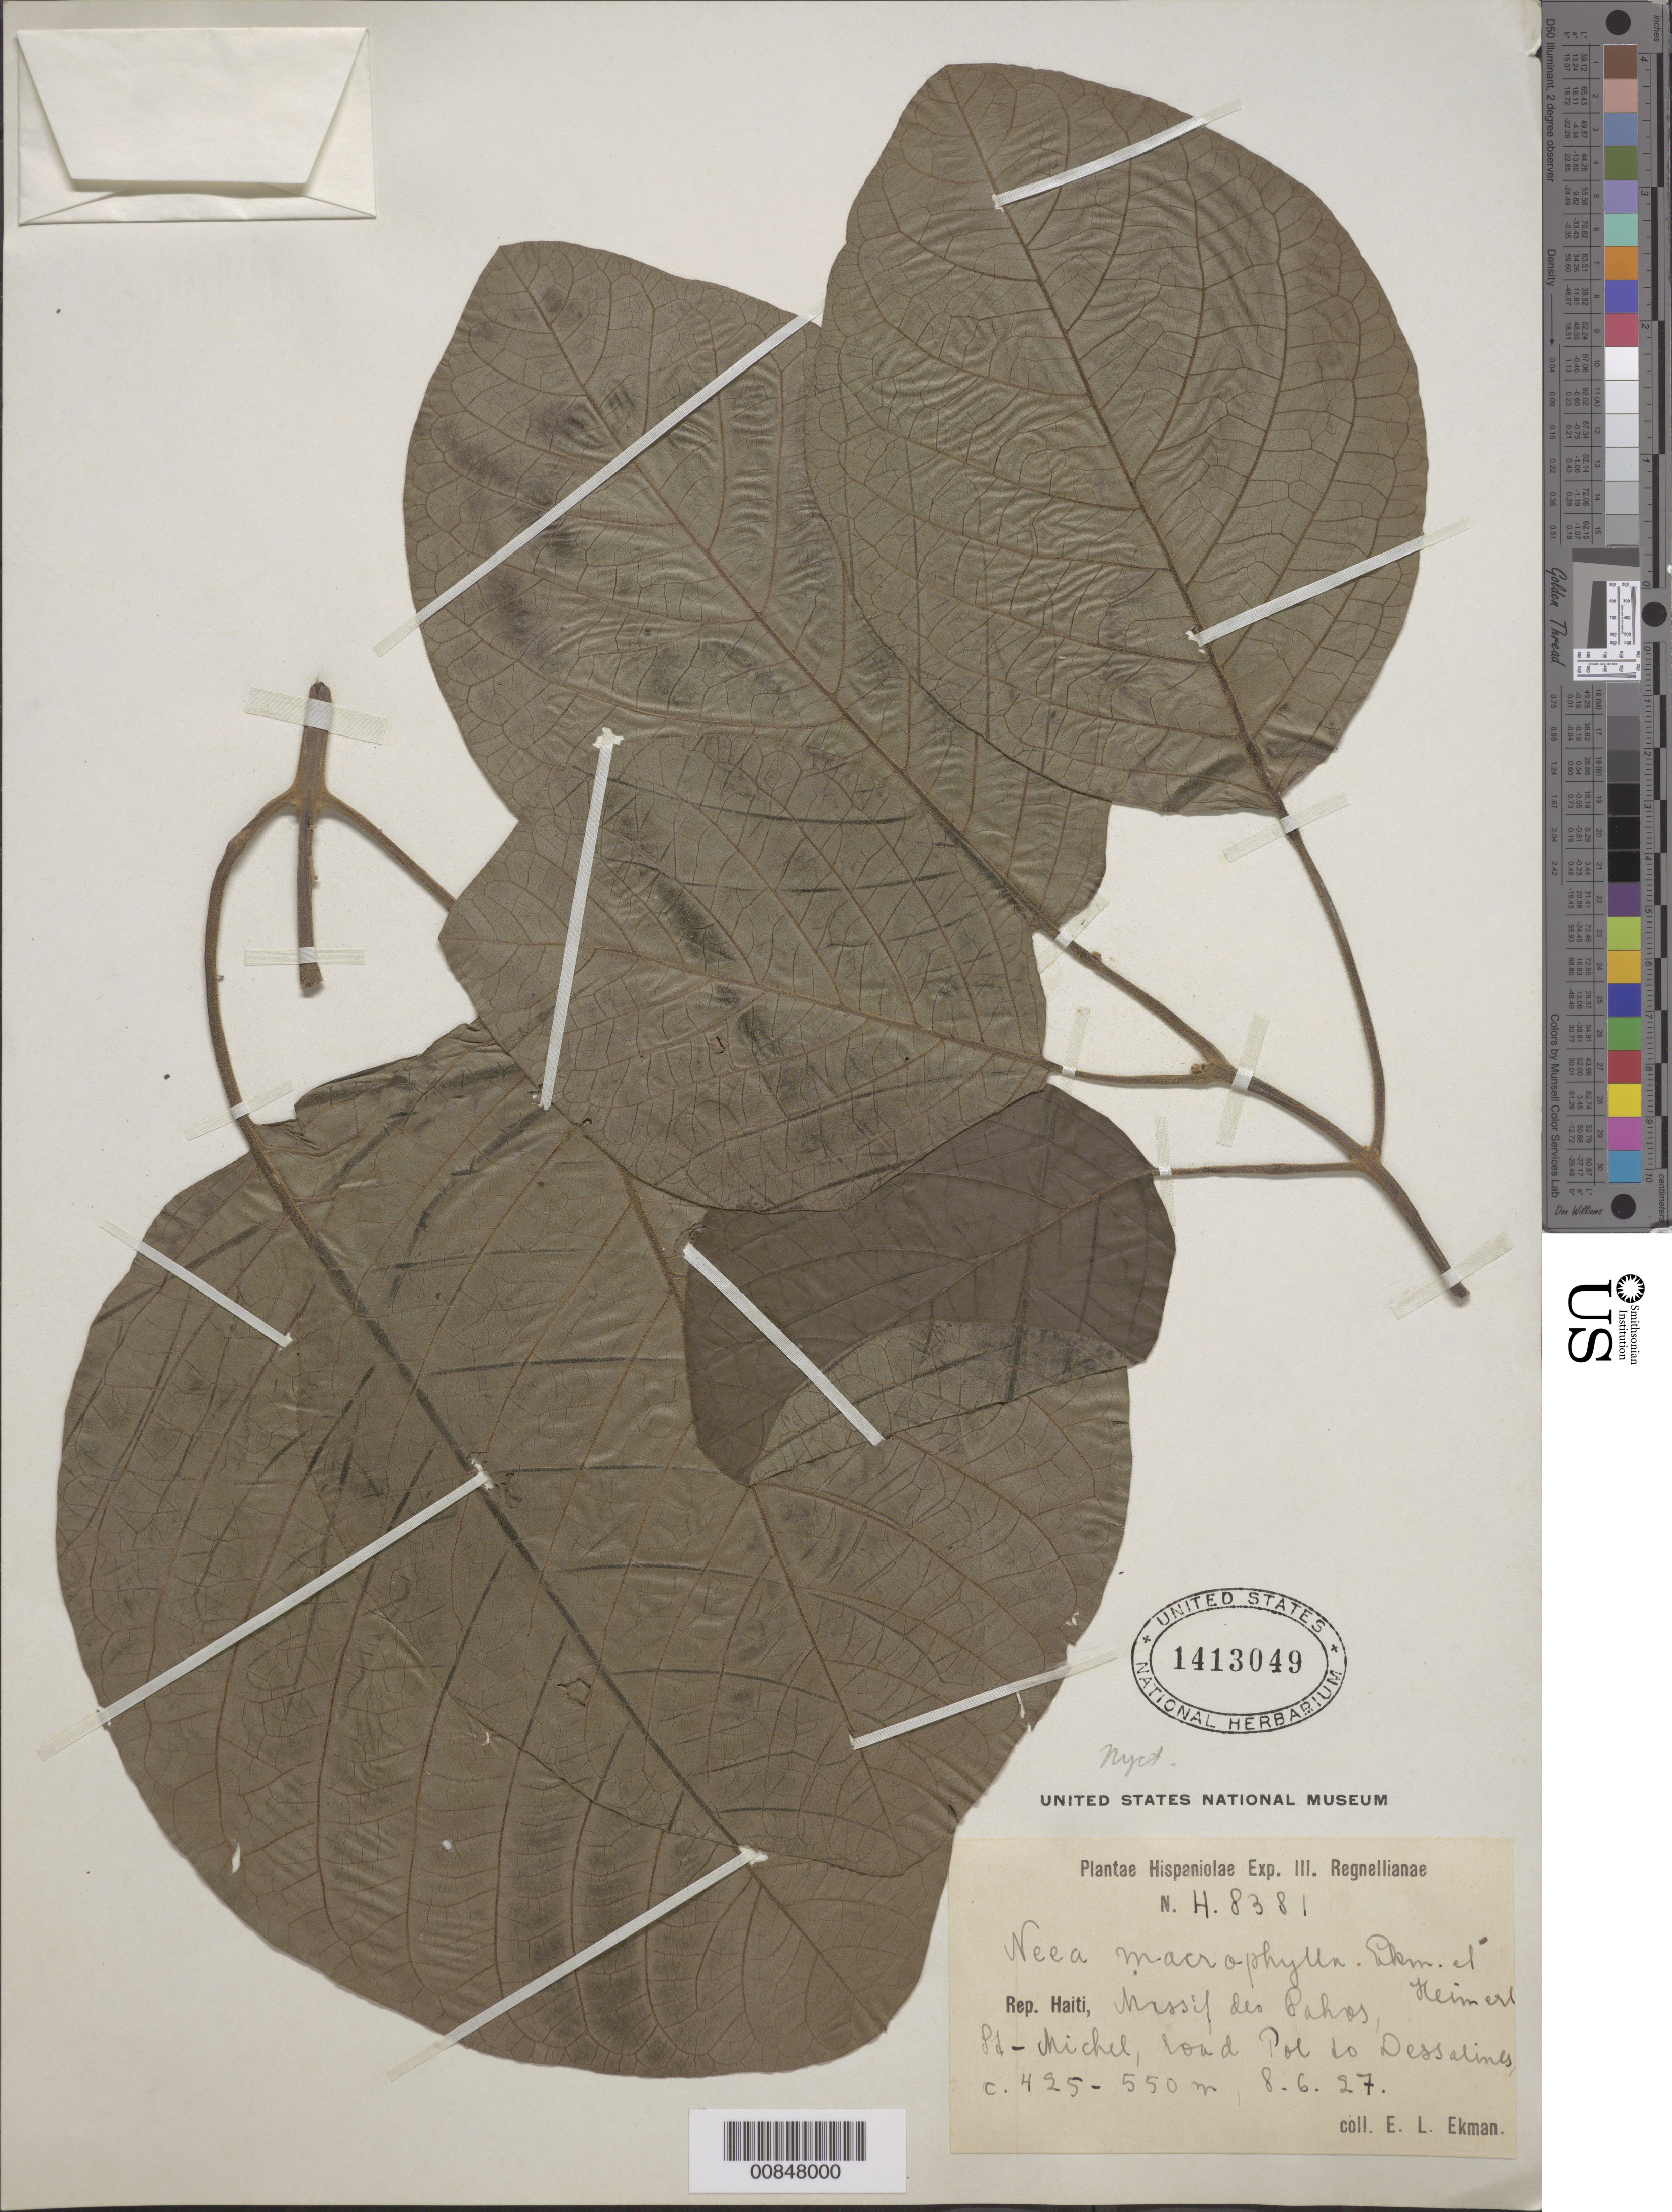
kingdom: Plantae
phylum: Tracheophyta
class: Magnoliopsida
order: Caryophyllales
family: Nyctaginaceae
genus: Neea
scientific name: Neea macrophylla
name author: Britton ex Rusby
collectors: E. L. Ekman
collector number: H 8381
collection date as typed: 08 Jun 1927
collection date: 1927-06-08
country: Haiti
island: Hispaniola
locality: Massif des Cahos, St-Michel, road "Poe" to Dessalines.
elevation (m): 425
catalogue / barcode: US 1413049